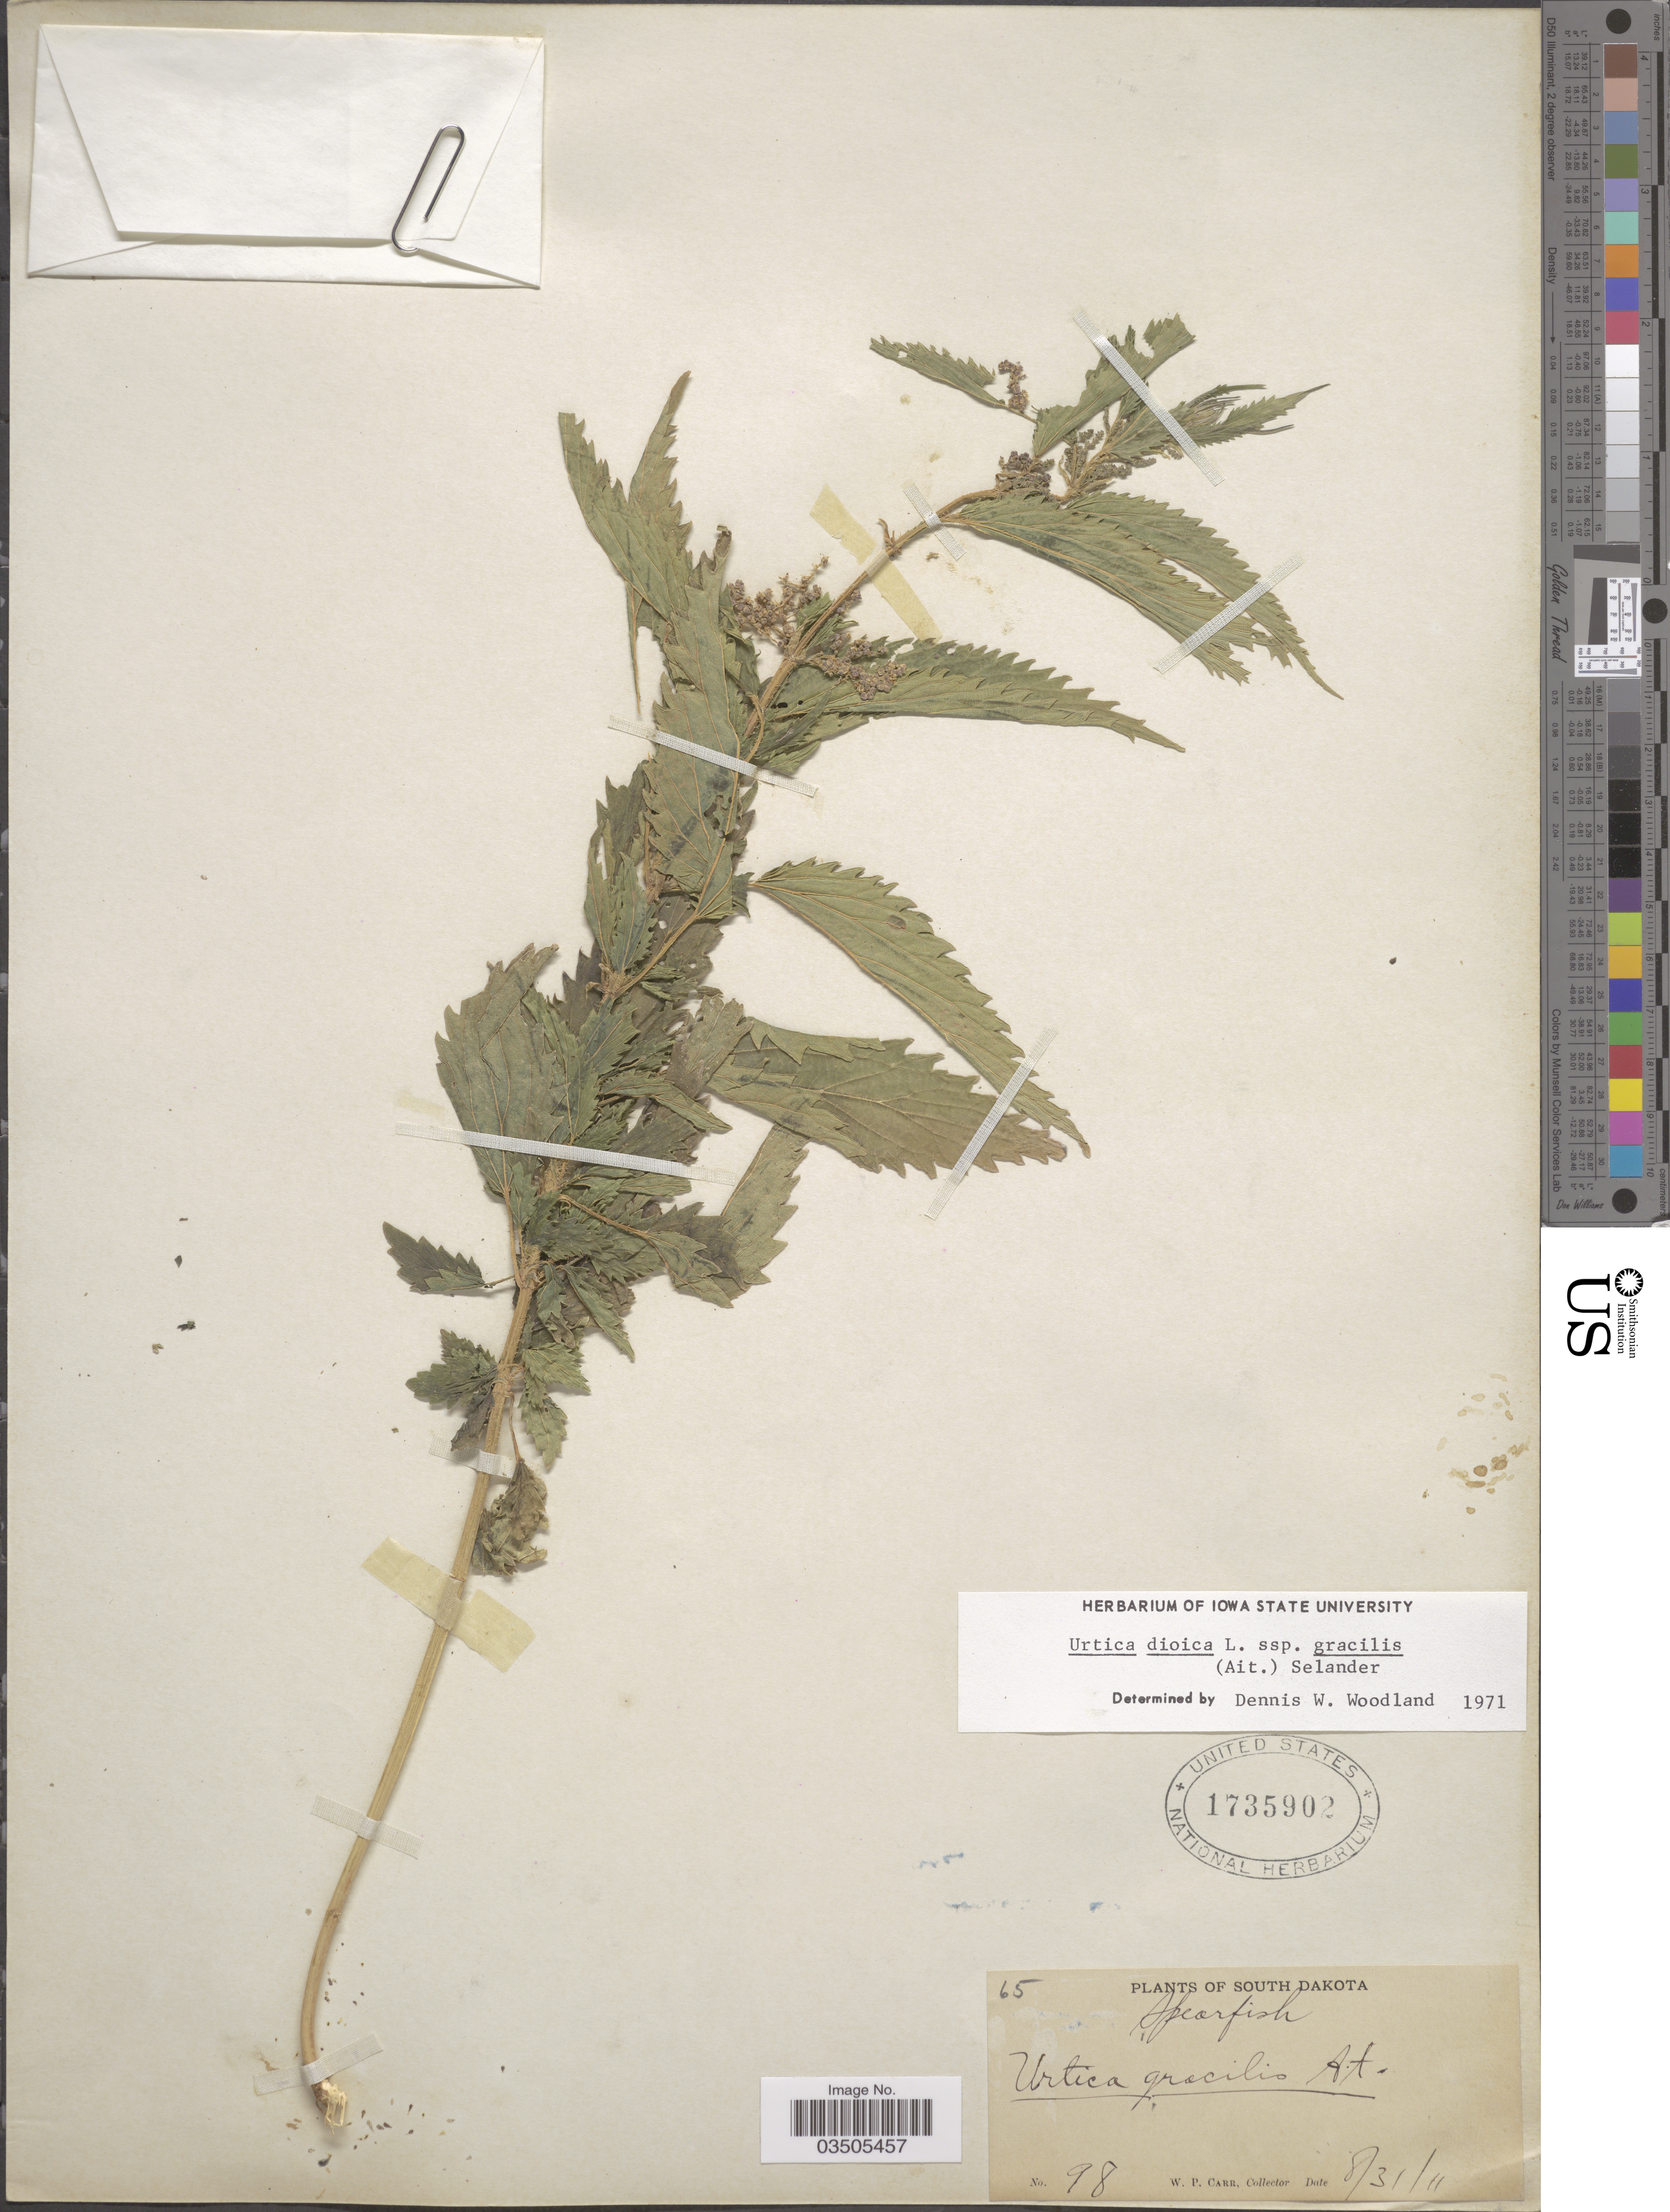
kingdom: Plantae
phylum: Tracheophyta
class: Magnoliopsida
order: Rosales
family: Urticaceae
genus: Urtica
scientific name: Urtica dioica subsp. gracilis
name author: L.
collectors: W. Carr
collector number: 98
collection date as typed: Transcribed d/m/y: 31/8/11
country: United States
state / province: South Dakota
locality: Spearfish.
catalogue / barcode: US 1735902